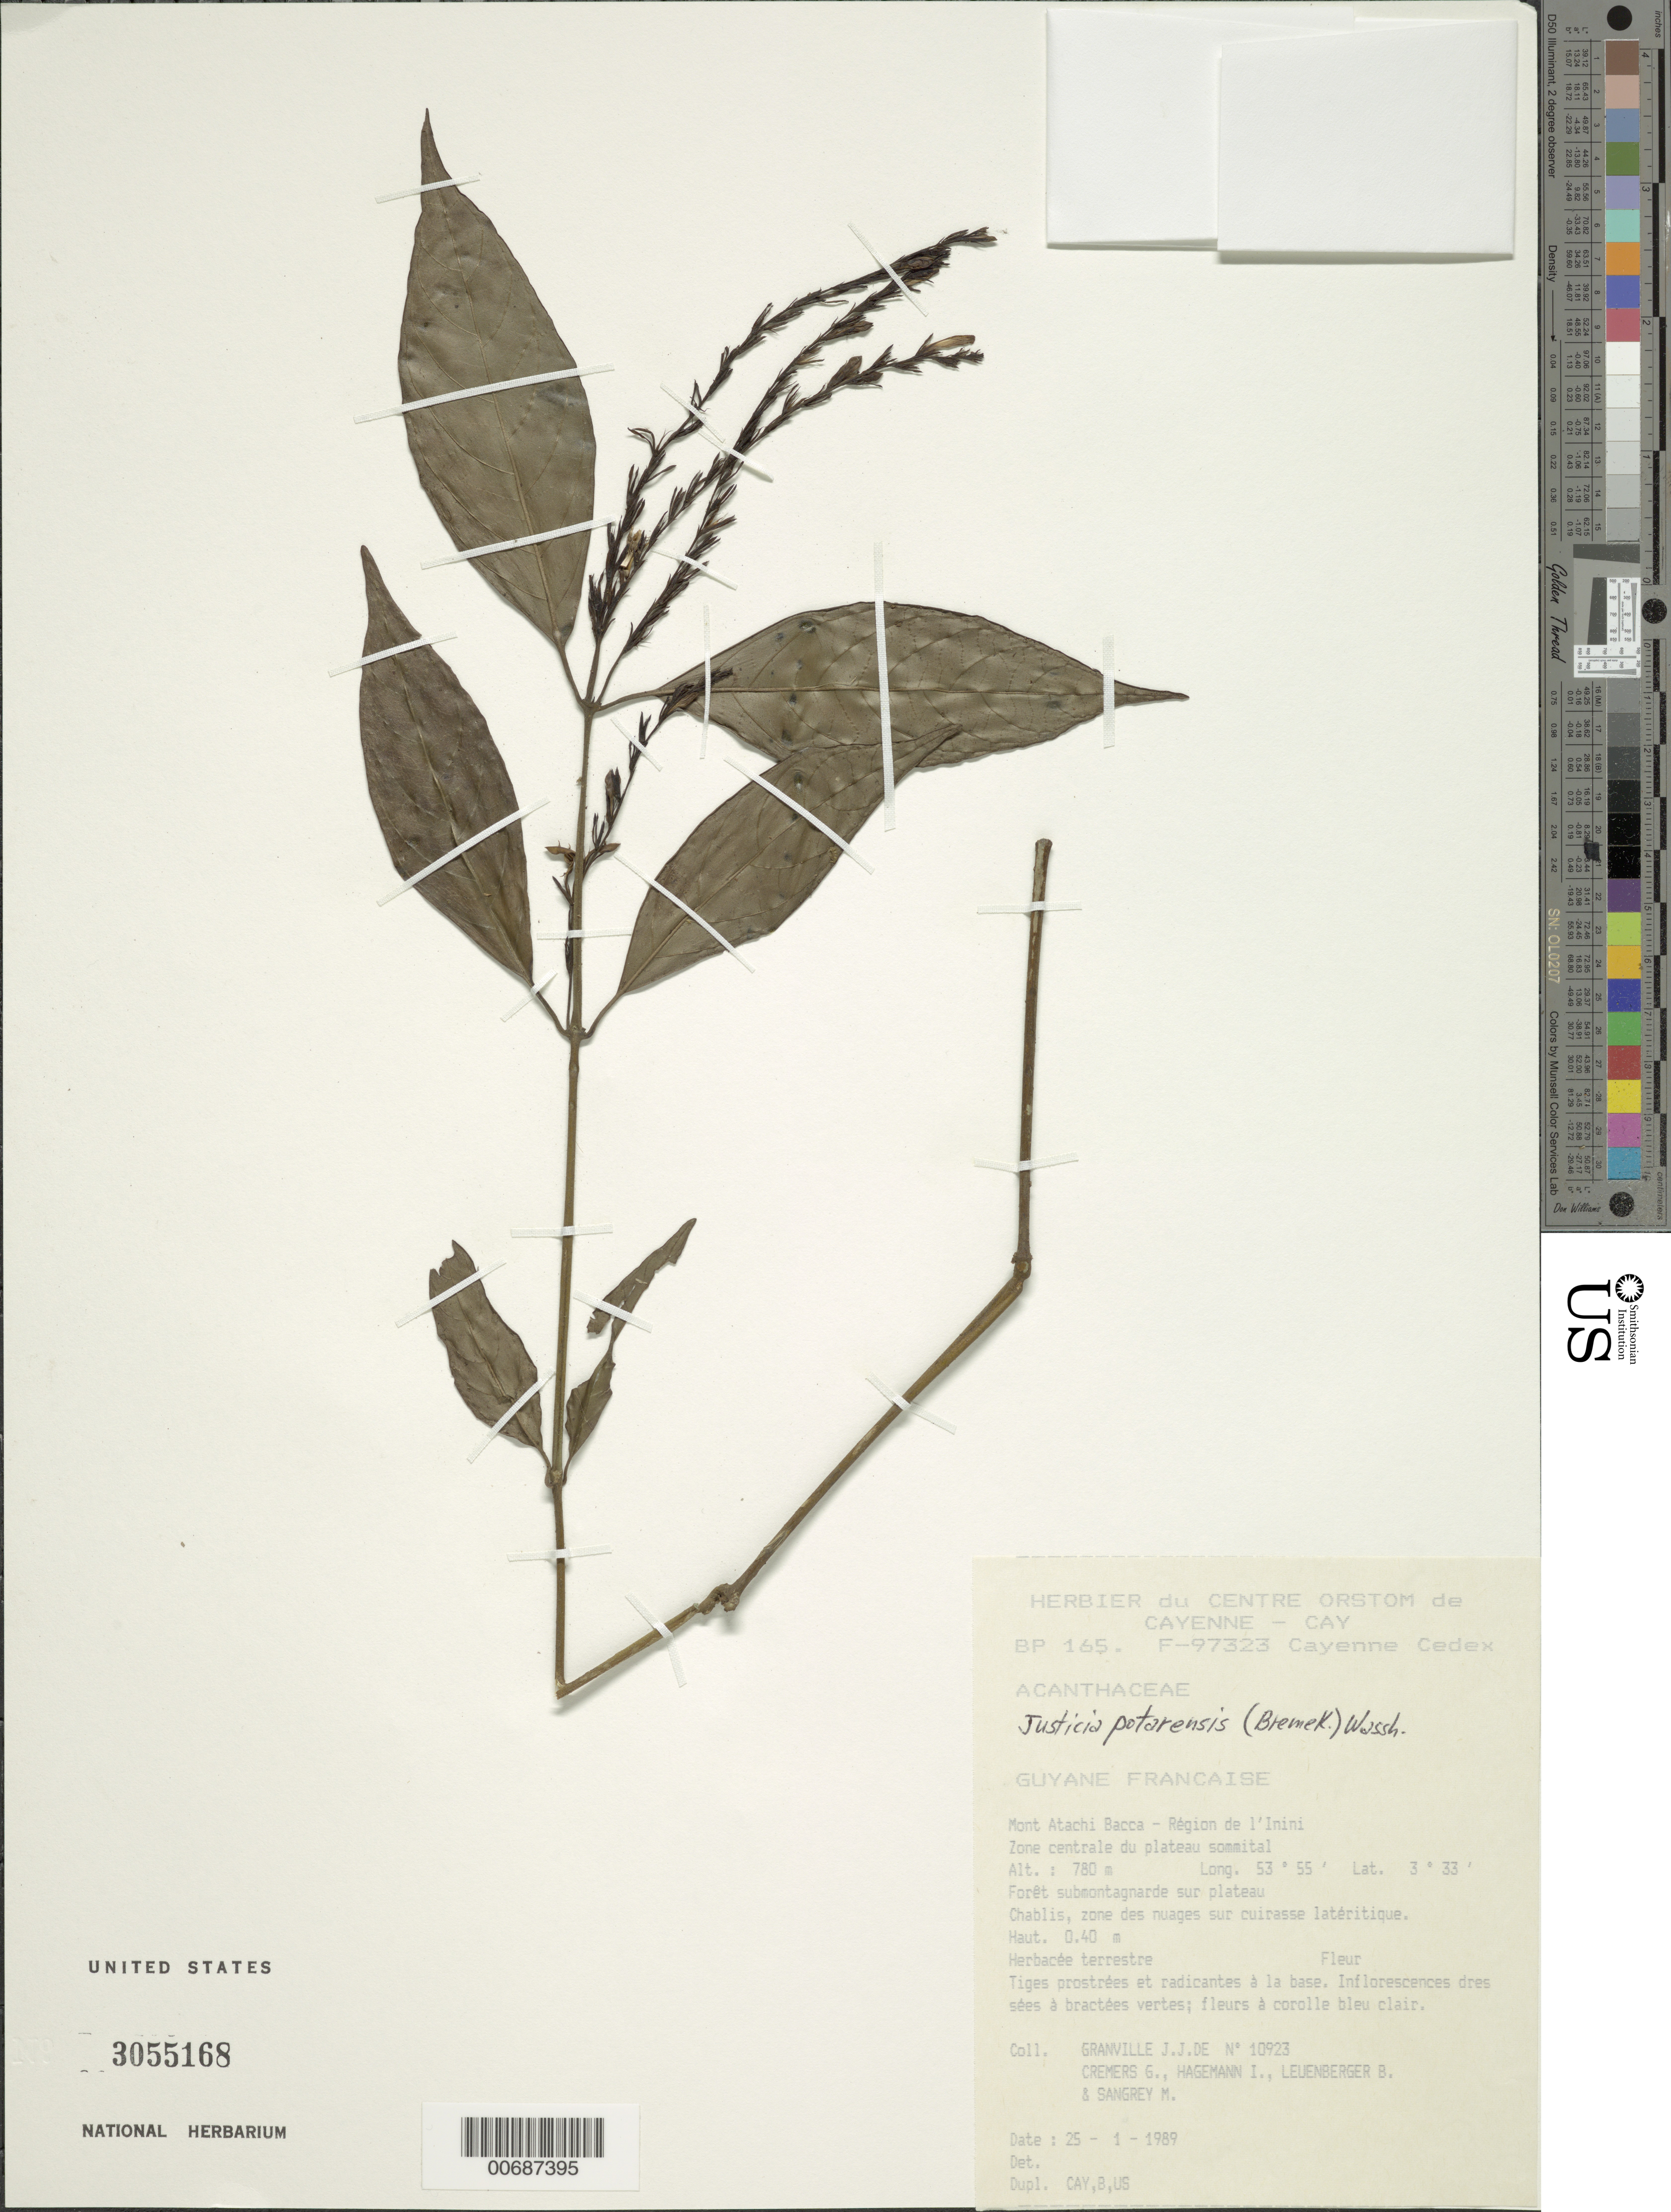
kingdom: Plantae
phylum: Tracheophyta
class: Magnoliopsida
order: Lamiales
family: Acanthaceae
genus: Justicia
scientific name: Justicia potarensis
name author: (Bremek.) Wassh.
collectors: J.-J. de Granville, G. Cremers, J. Hagemann, B. E. Leuenberger & M. S. Sangrey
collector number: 10923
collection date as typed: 25-Jan-89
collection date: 1989-01-25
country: French Guiana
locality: Mont Atachi Bacca, région de l'Inini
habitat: Forêt submontagnarde sur plateau.Chablis zone des nuages sur cuirasse latéritique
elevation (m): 780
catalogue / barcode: US 3055168